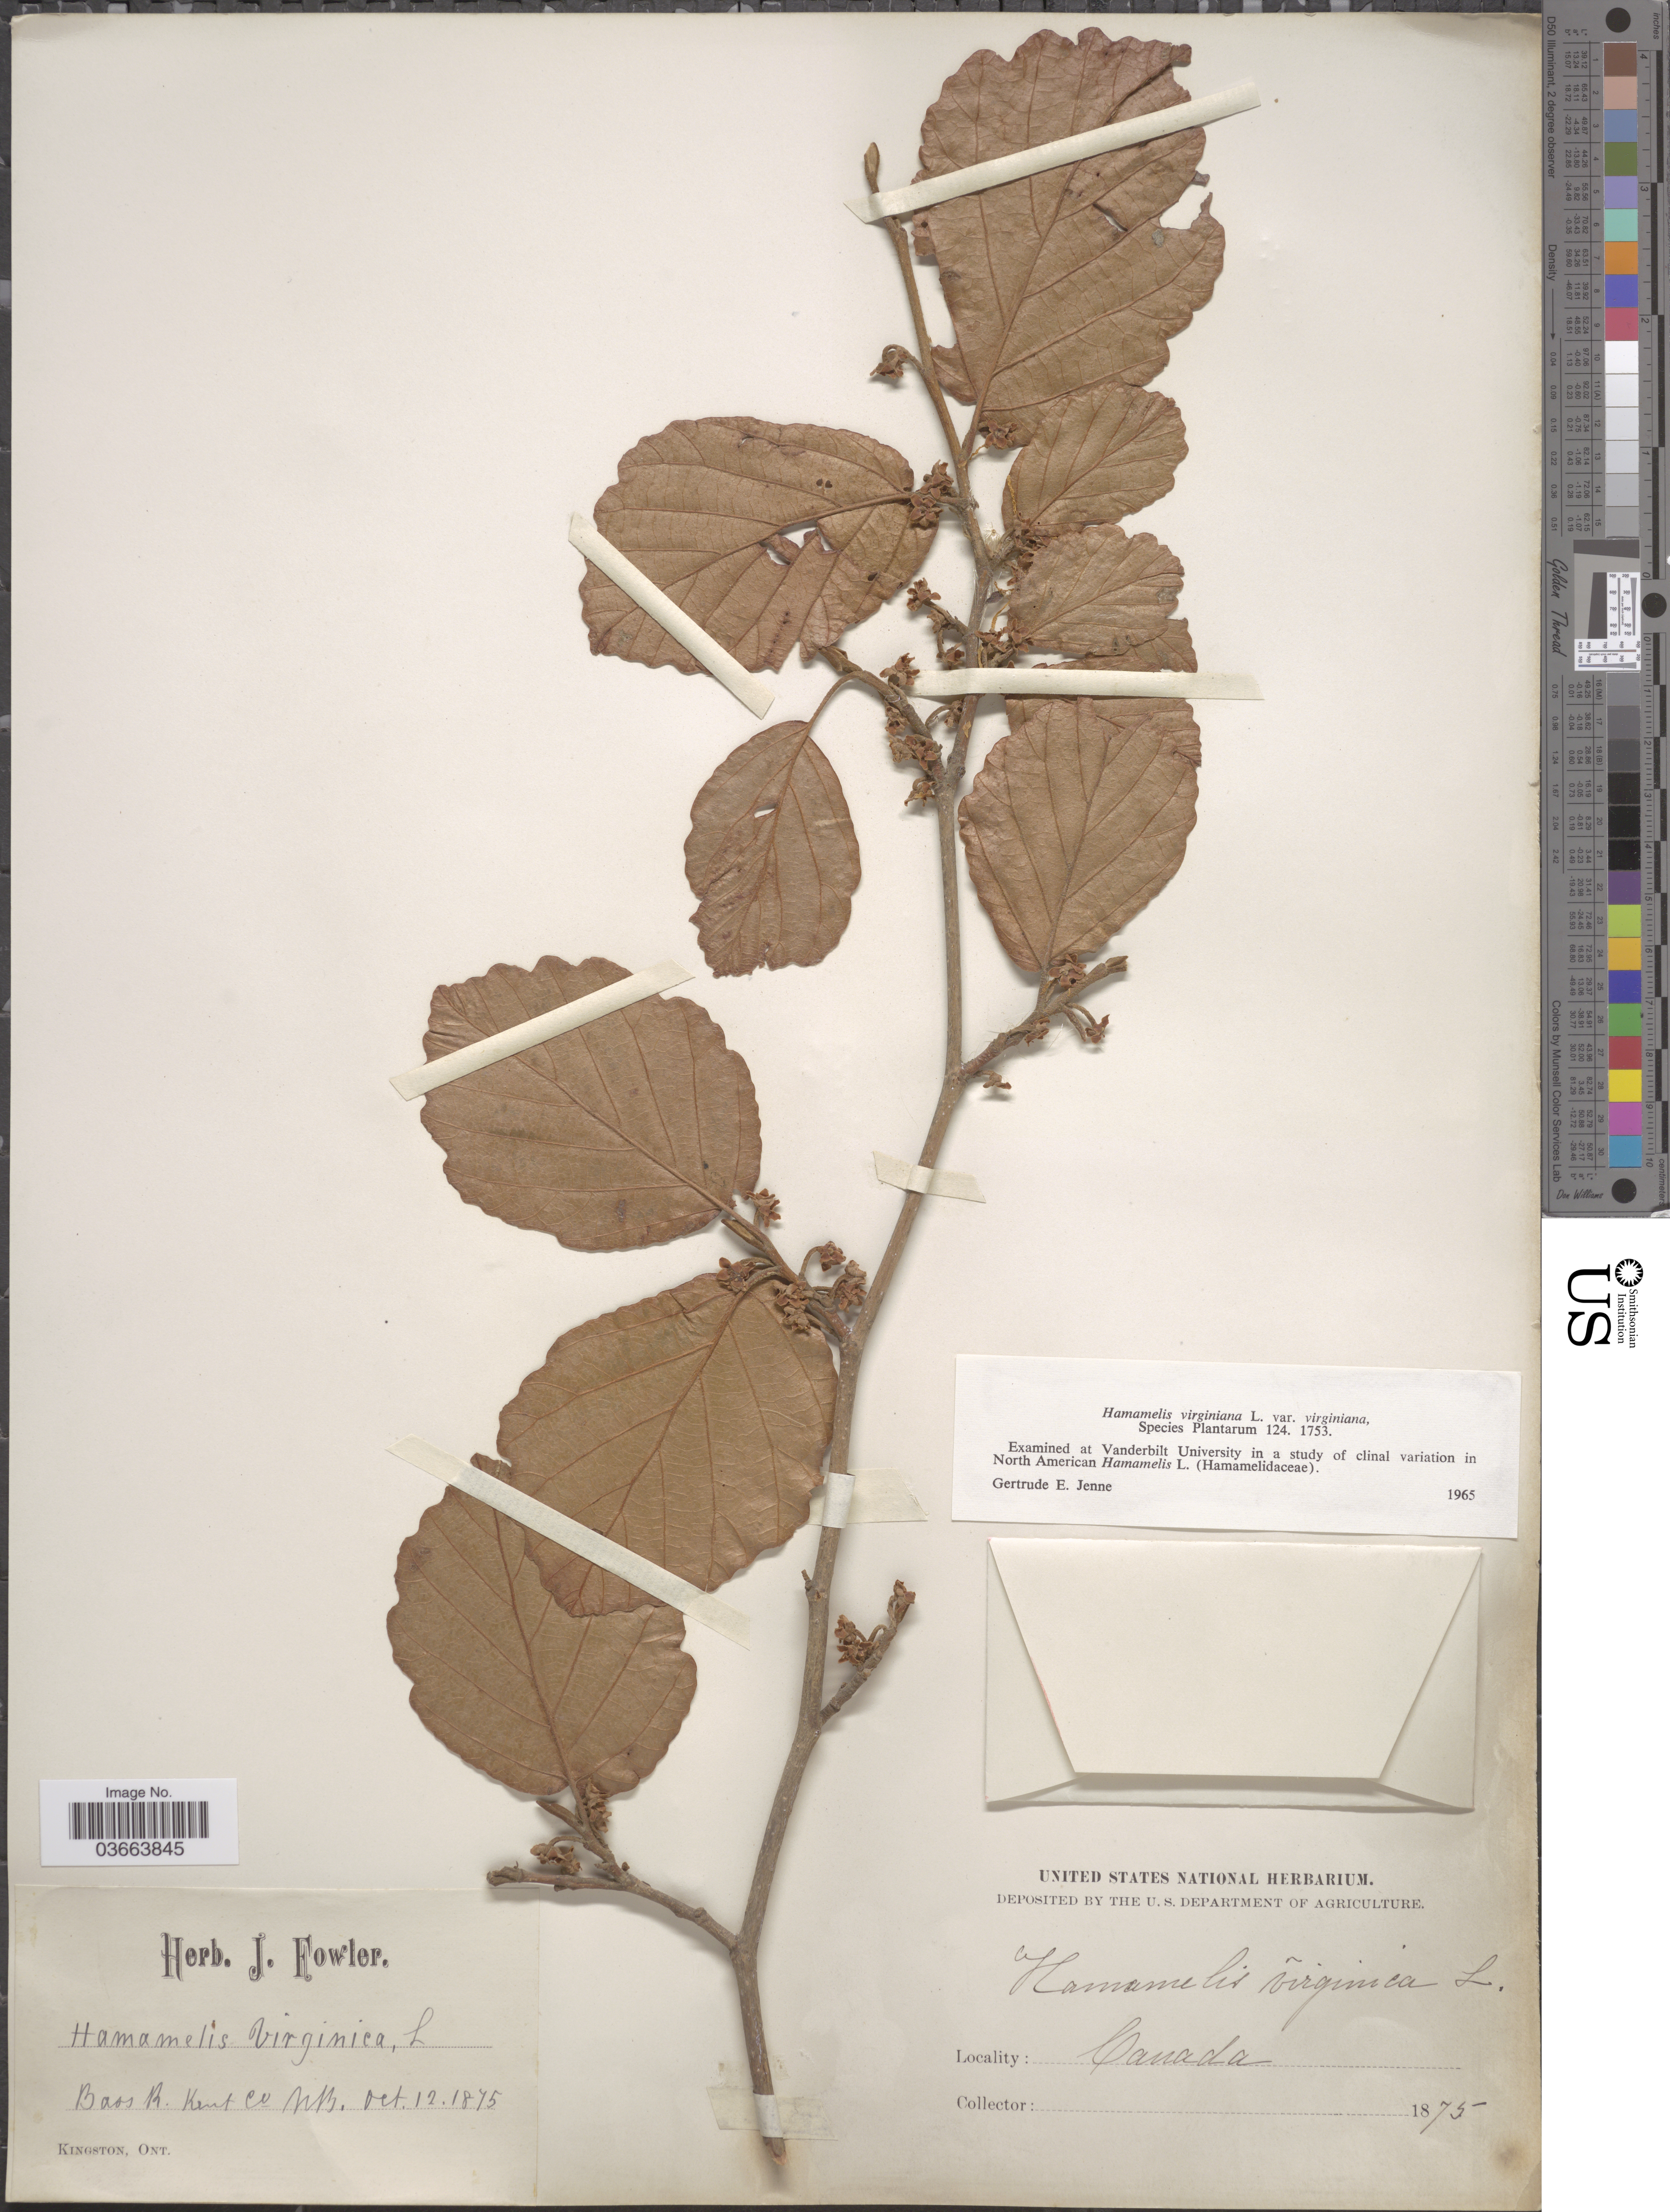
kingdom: Plantae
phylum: Tracheophyta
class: Magnoliopsida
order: Saxifragales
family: Hamamelidaceae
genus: Hamamelis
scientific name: Hamamelis virginiana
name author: L.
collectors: ex herb. J. Fowler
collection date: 1875-10-12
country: Canada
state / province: New Brunswick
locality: Baos R. Kent Co NB. Kingston.